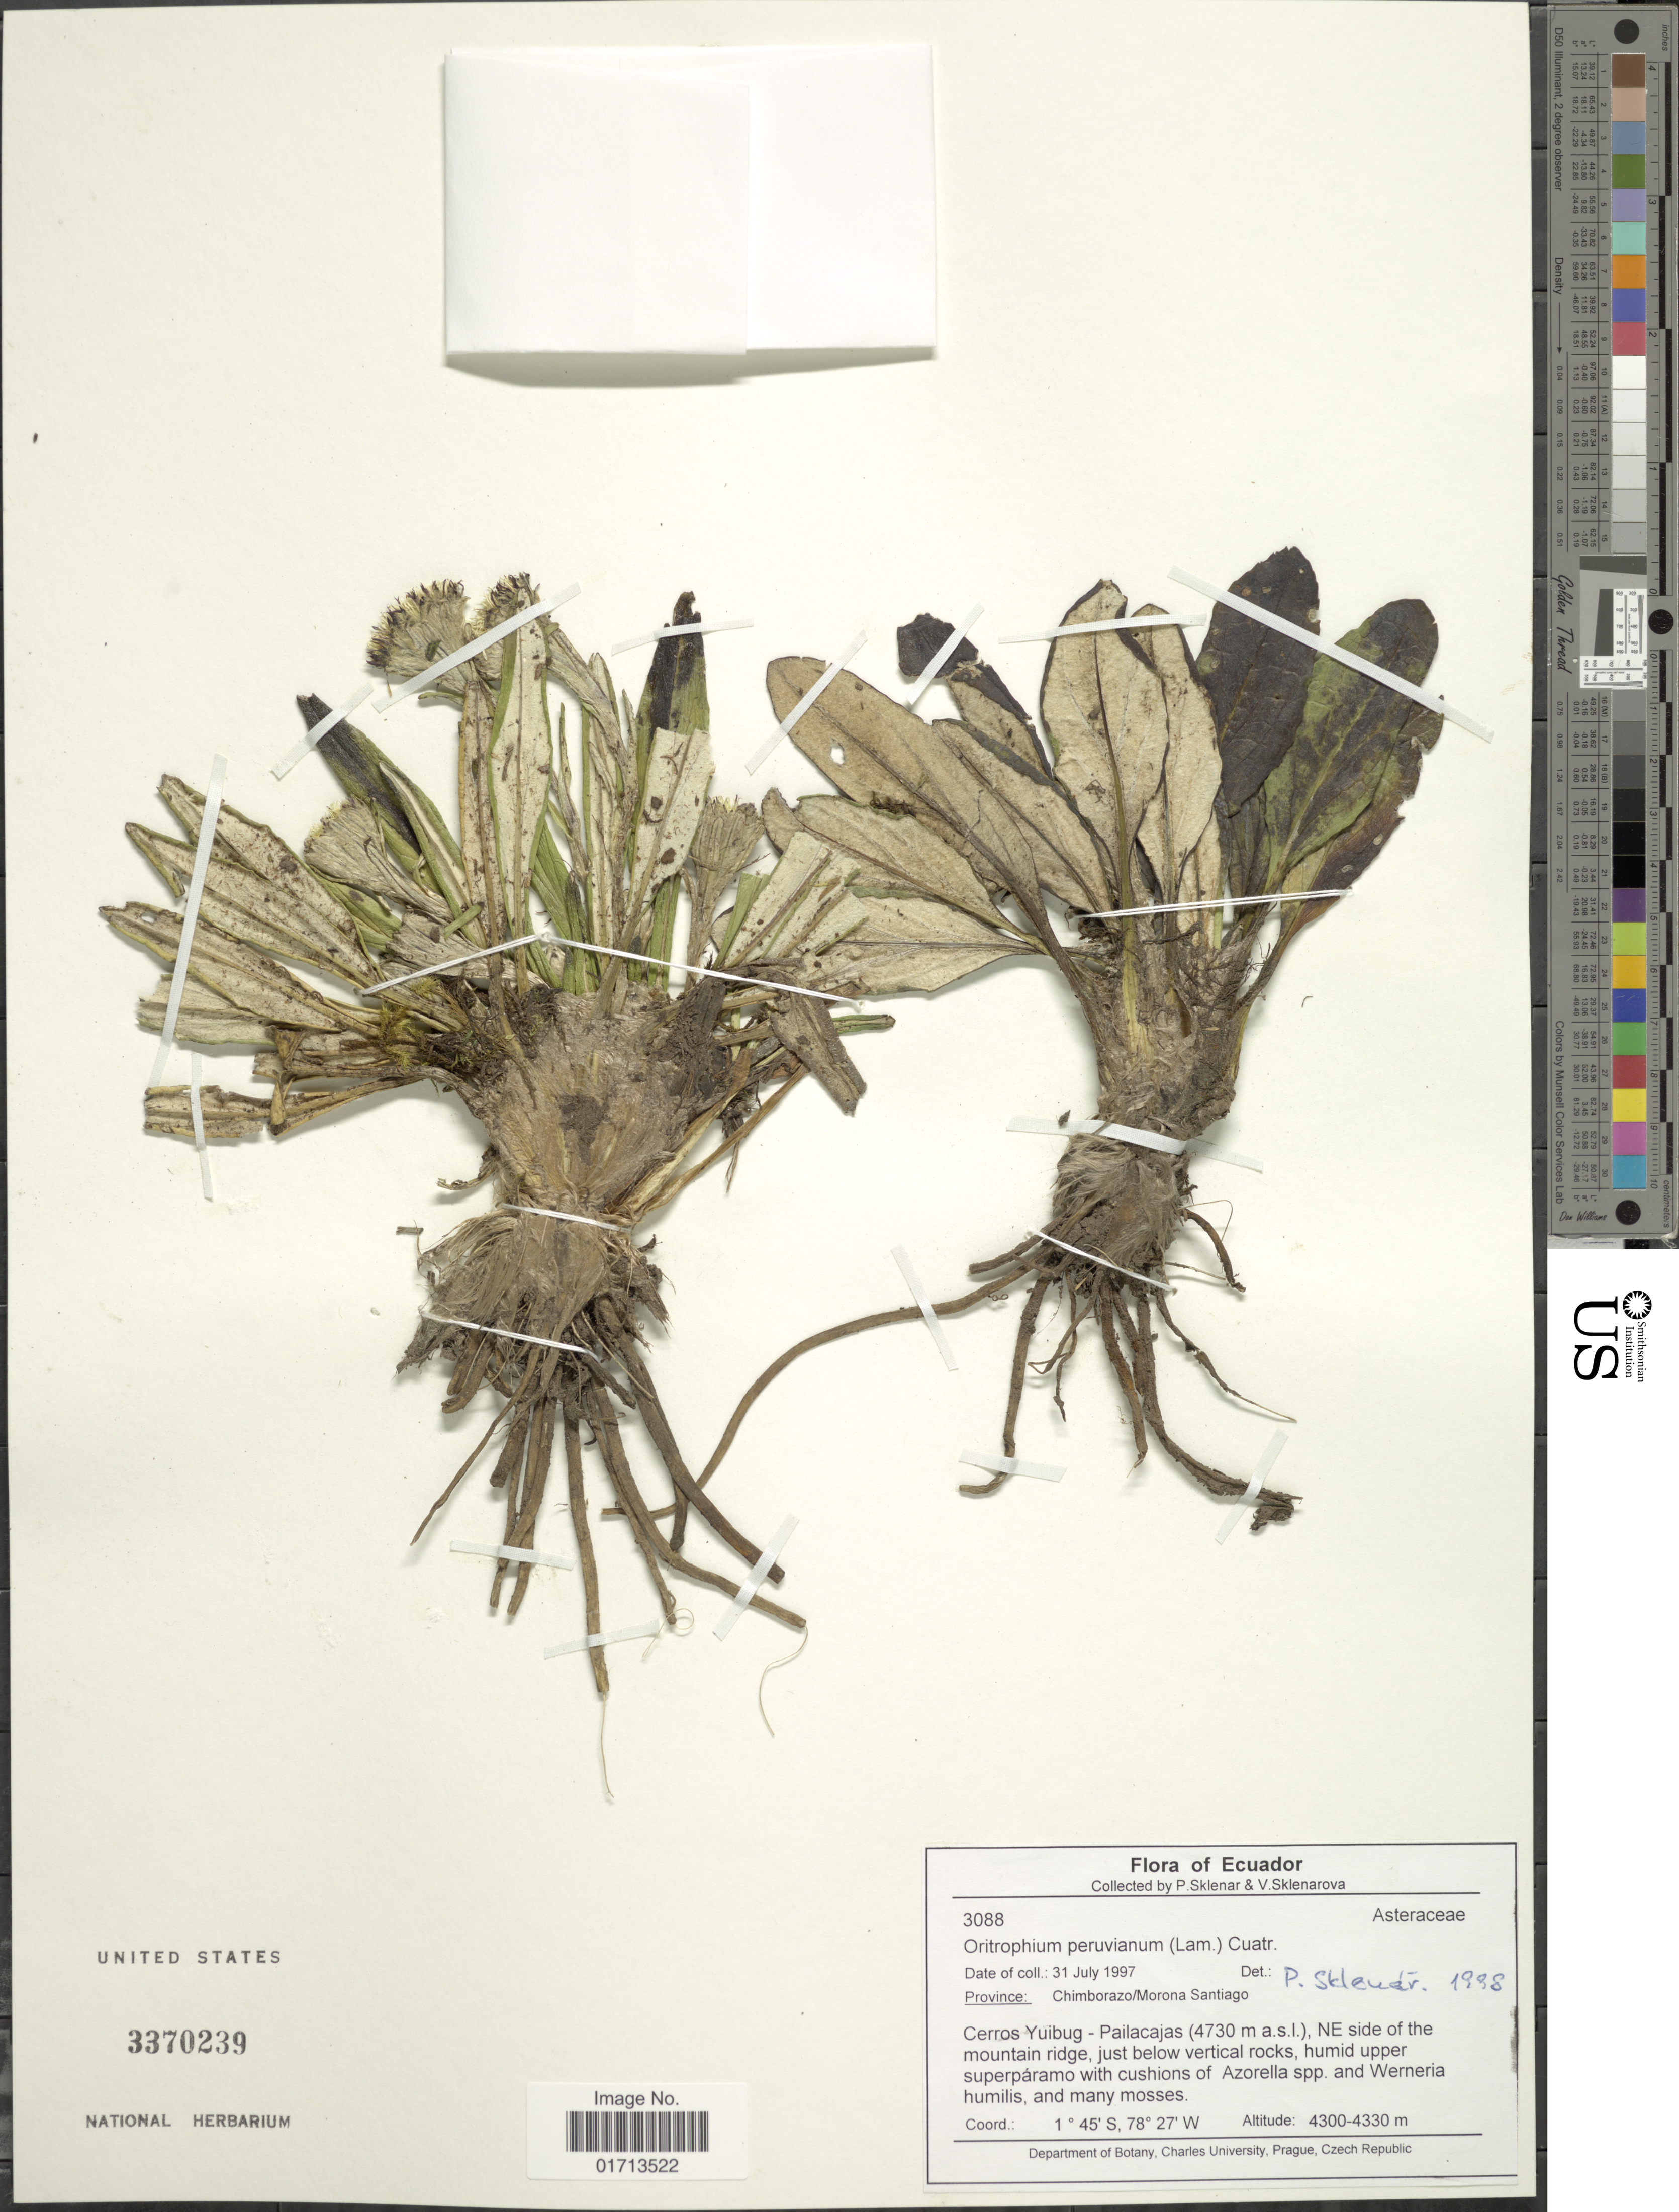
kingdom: Plantae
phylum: Tracheophyta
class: Magnoliopsida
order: Asterales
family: Asteraceae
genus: Oritrophium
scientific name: Oritrophium peruvianum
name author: (Lam.) Cuatrec.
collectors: P. Sklenár & V. Sklenárová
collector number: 3088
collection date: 1997-07-31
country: Ecuador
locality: Province: Chimborazo/Morona-Santiago, Cerro Yuibug-Pailacajas, NE side of the mountain ridge, just below vertical rocks, humid upper superparamo with cushions.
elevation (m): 4300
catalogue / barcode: US 3370239